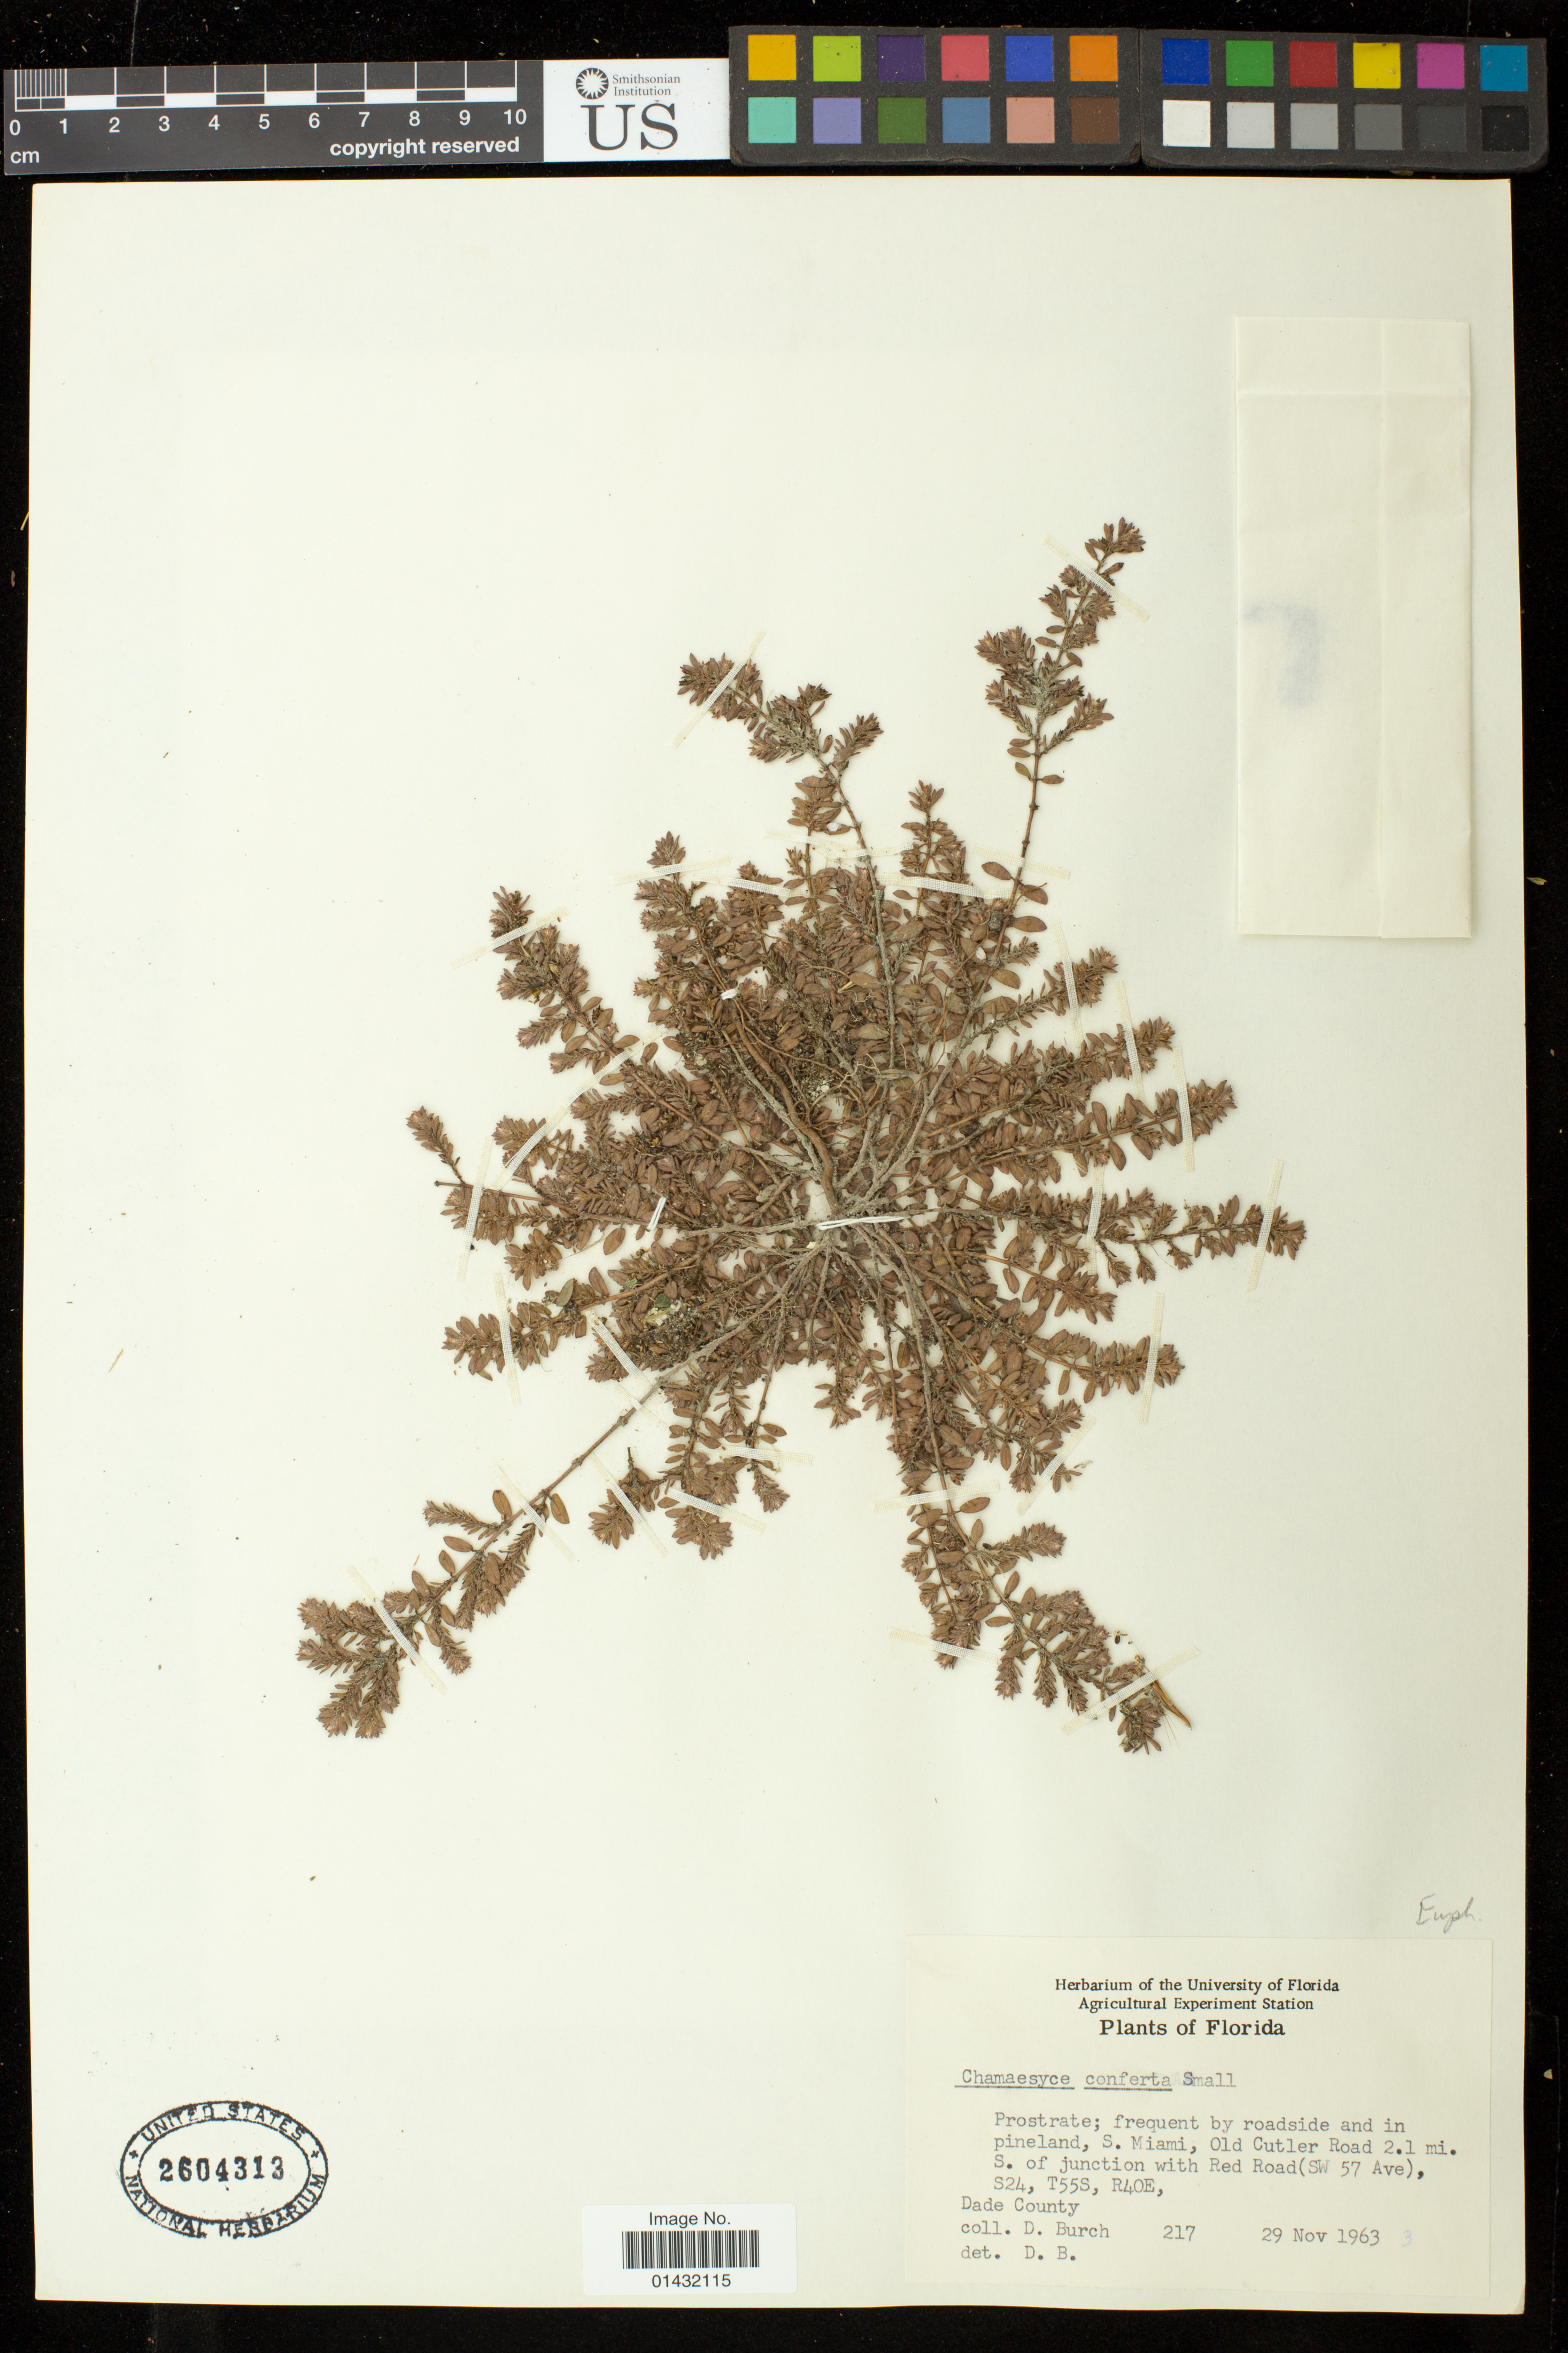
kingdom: Plantae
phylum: Tracheophyta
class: Magnoliopsida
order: Malpighiales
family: Euphorbiaceae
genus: Euphorbia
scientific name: Euphorbia conferta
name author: (Small) Oudejans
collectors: D. Burch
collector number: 217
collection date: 1963-11-29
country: United States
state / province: Florida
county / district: Miami-Dade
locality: S. Miami, Old Cutler Road 2.1 mi. S. of junction with Red Road (SW 57 Ave), S24, T55S, R40E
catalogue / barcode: US 2604313